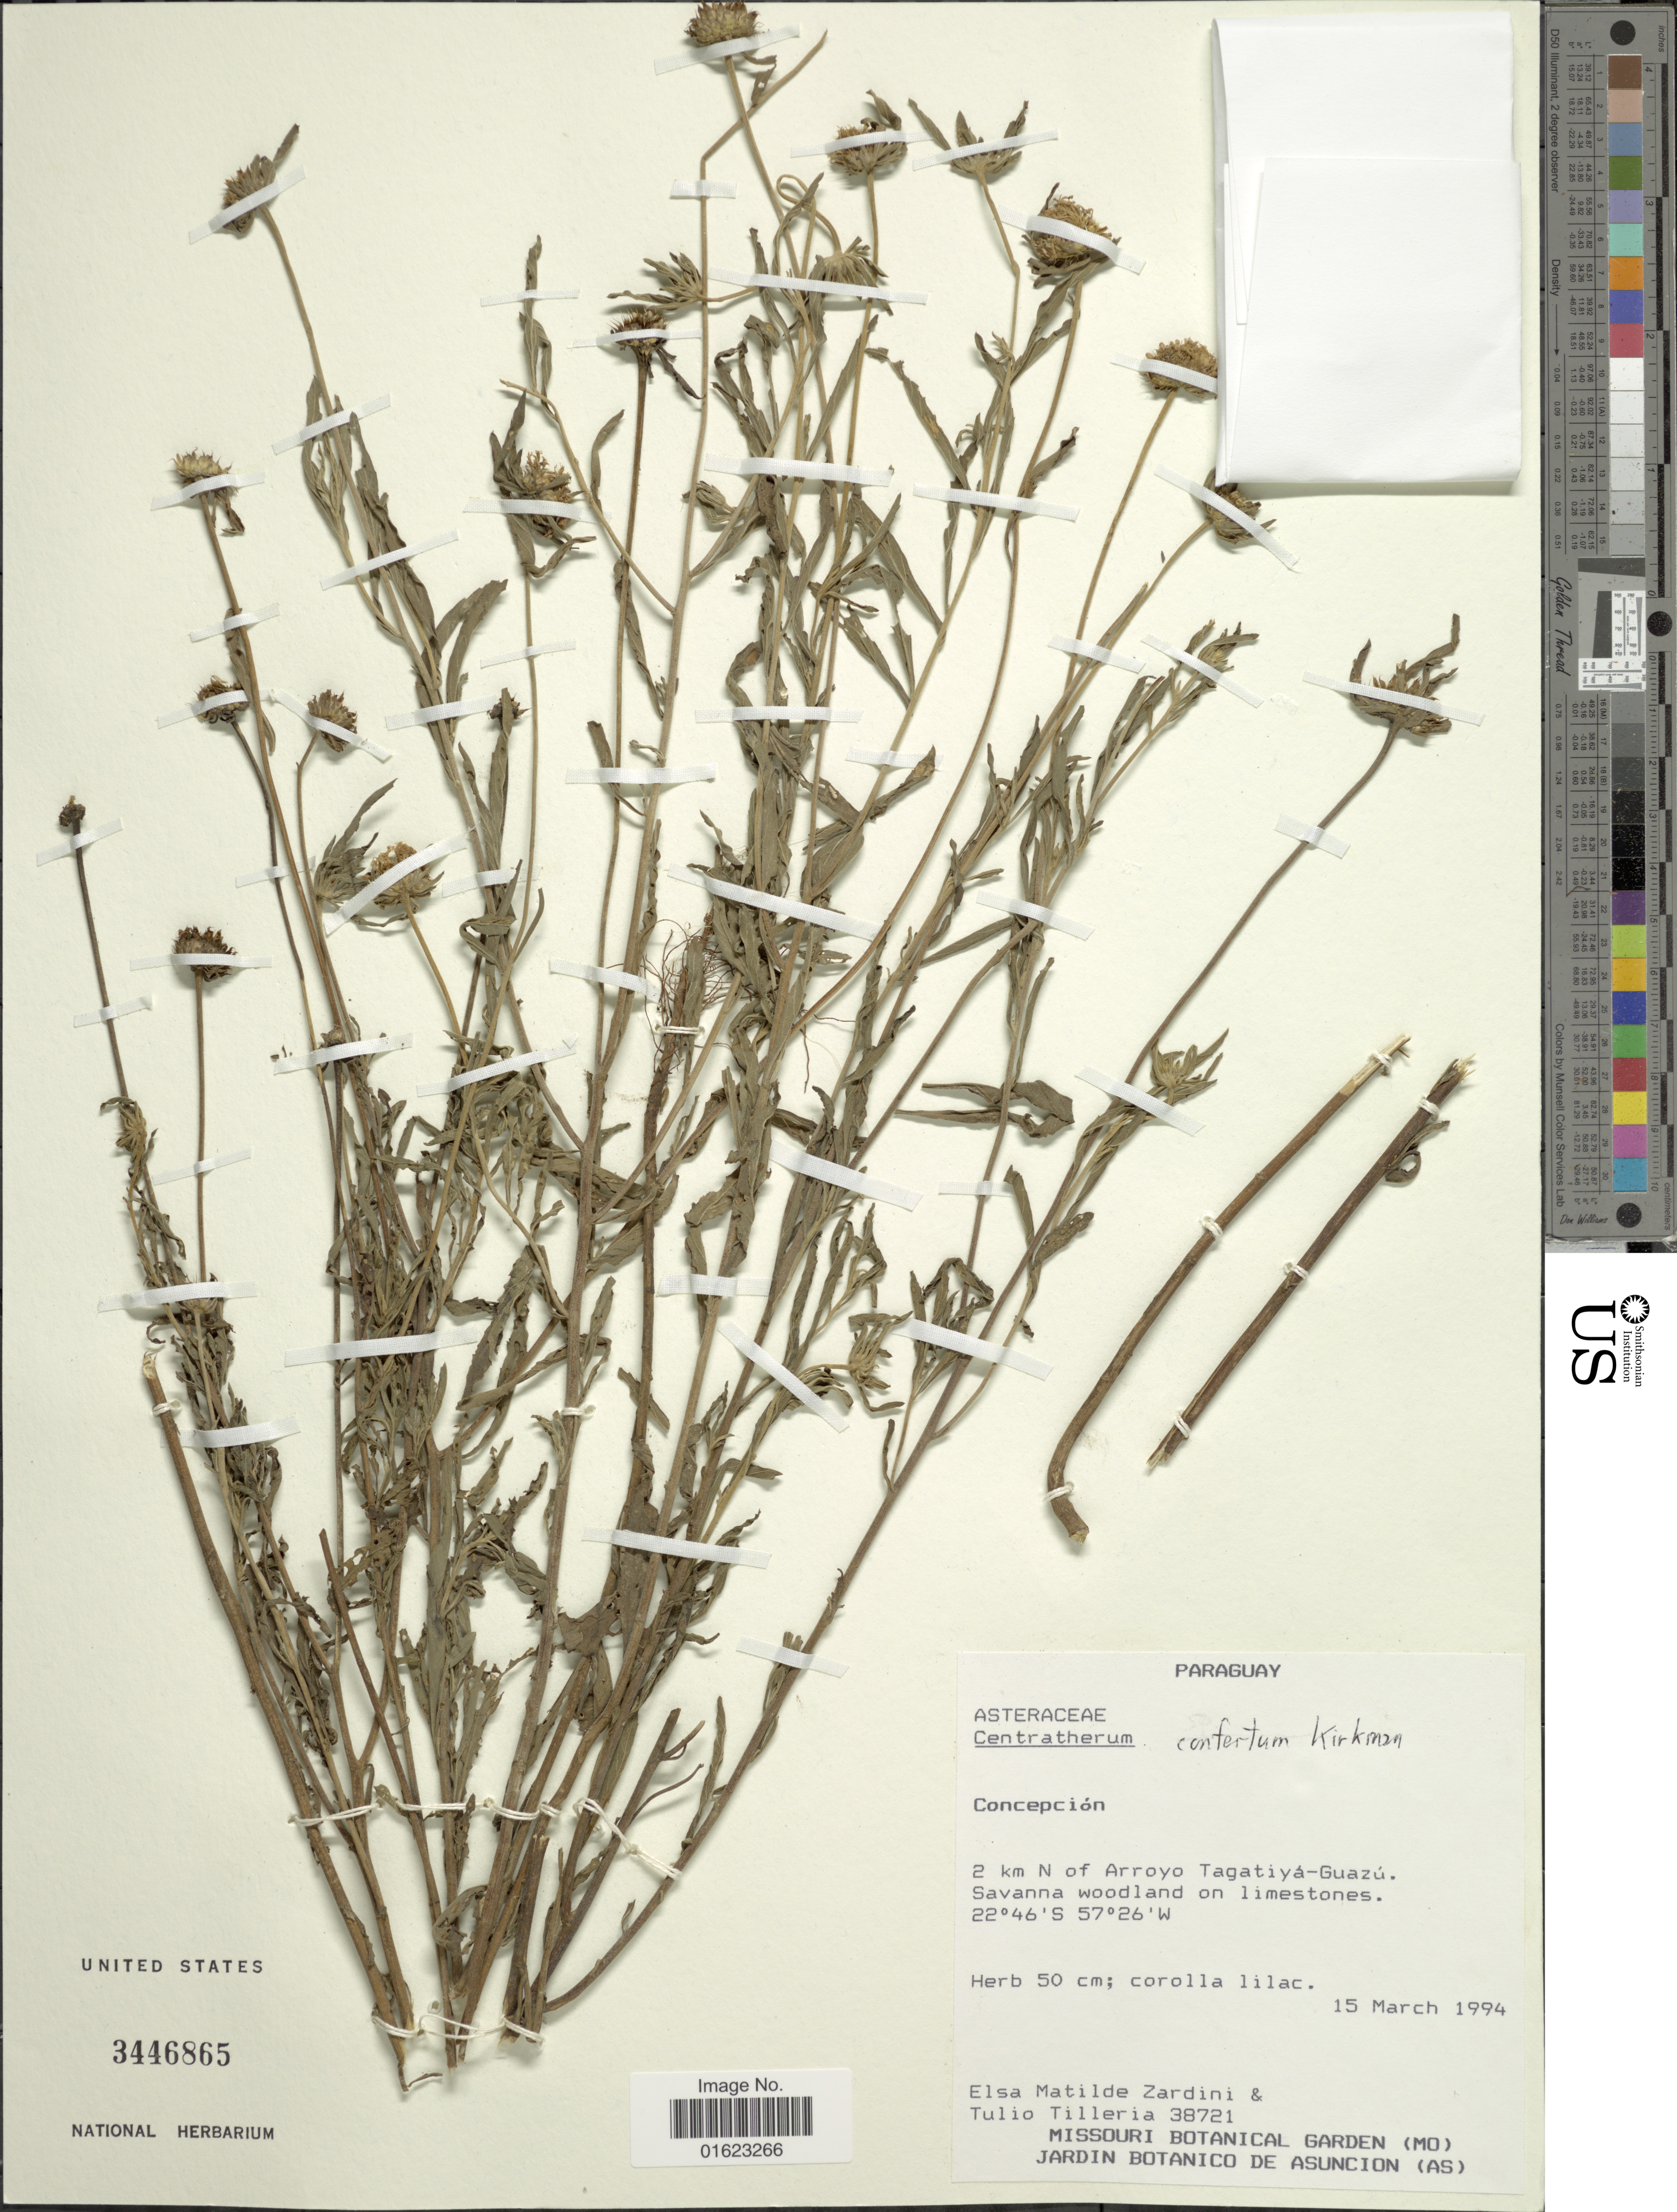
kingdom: Plantae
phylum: Tracheophyta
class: Magnoliopsida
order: Asterales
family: Asteraceae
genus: Centratherum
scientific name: Centratherum confertum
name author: Kirkman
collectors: E. M. Zardini & T. Tilleria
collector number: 38721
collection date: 1994-03-15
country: Paraguay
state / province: Concepcion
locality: Paraguay. Concepscion, 2 km N of Arroya Tagatiya-Guazu,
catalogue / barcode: US 3446865